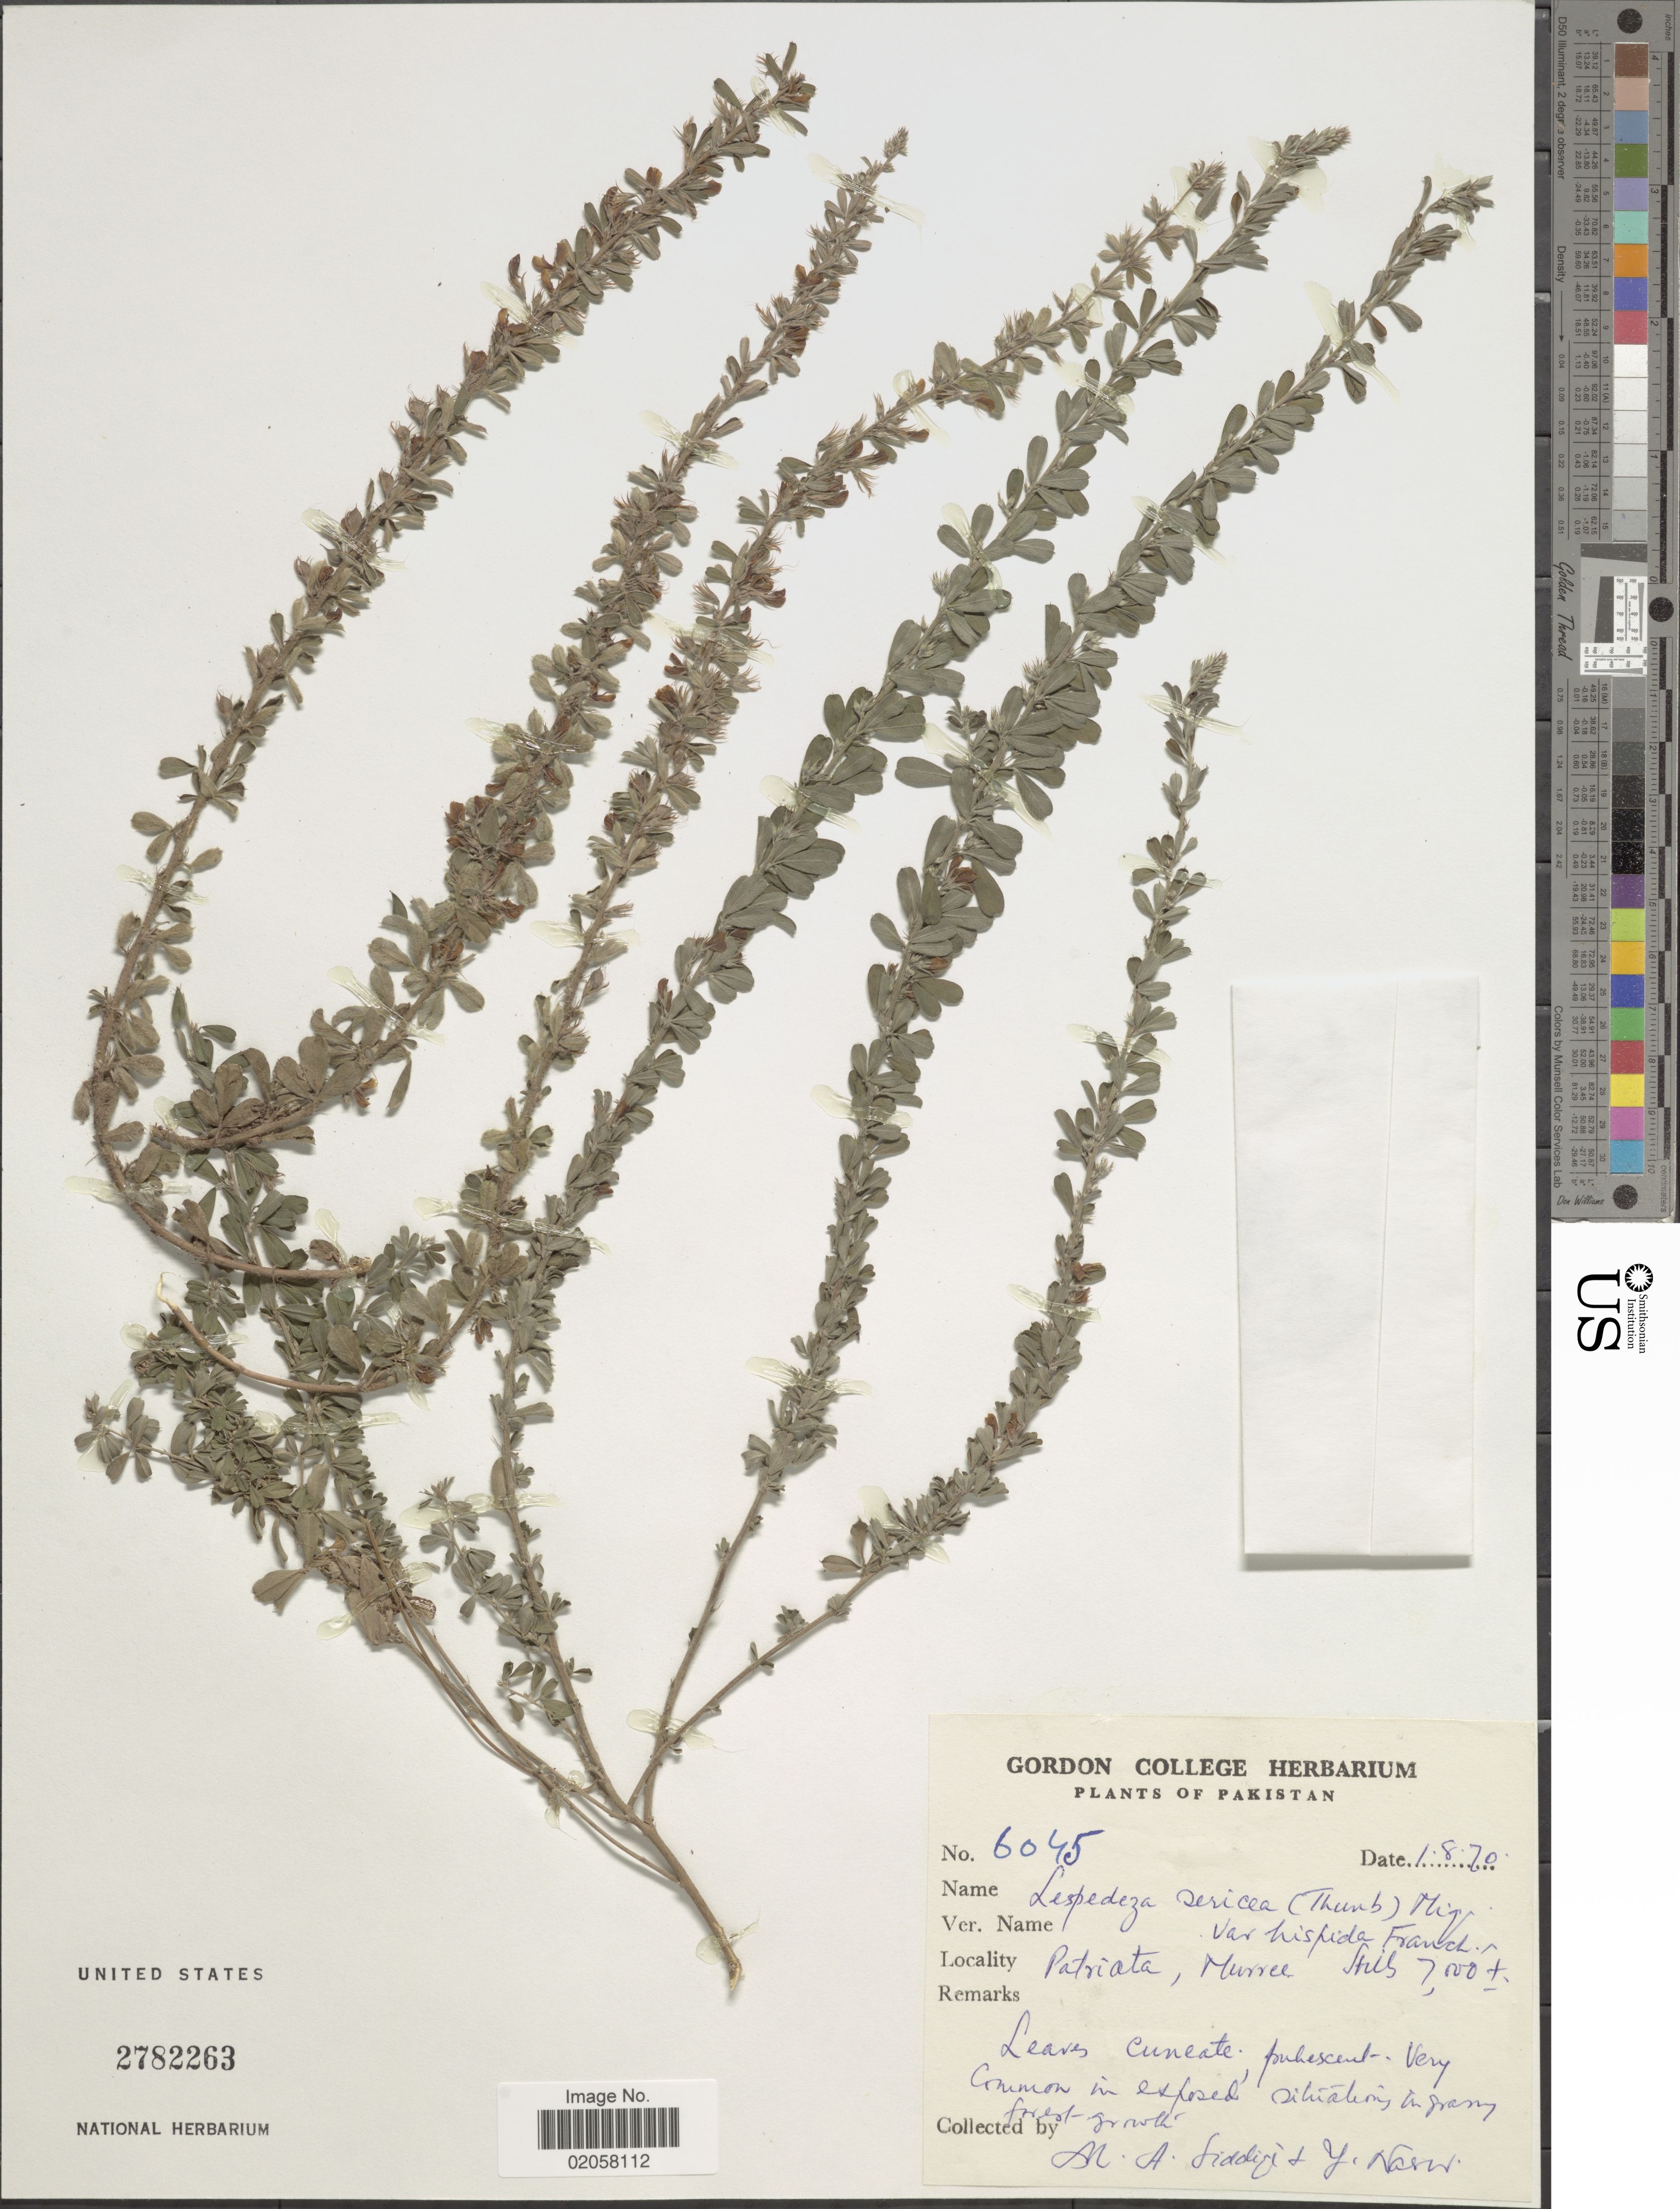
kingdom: Plantae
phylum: Tracheophyta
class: Magnoliopsida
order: Fabales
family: Fabaceae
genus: Lespedeza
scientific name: Lespedeza variegata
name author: Cambess.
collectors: M. Siddiqi & Y. Nasir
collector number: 6045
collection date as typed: Transcribed d/m/y: 1/8/70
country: Pakistan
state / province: Punjab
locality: Patriata, Murree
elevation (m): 2134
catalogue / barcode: US 2782263